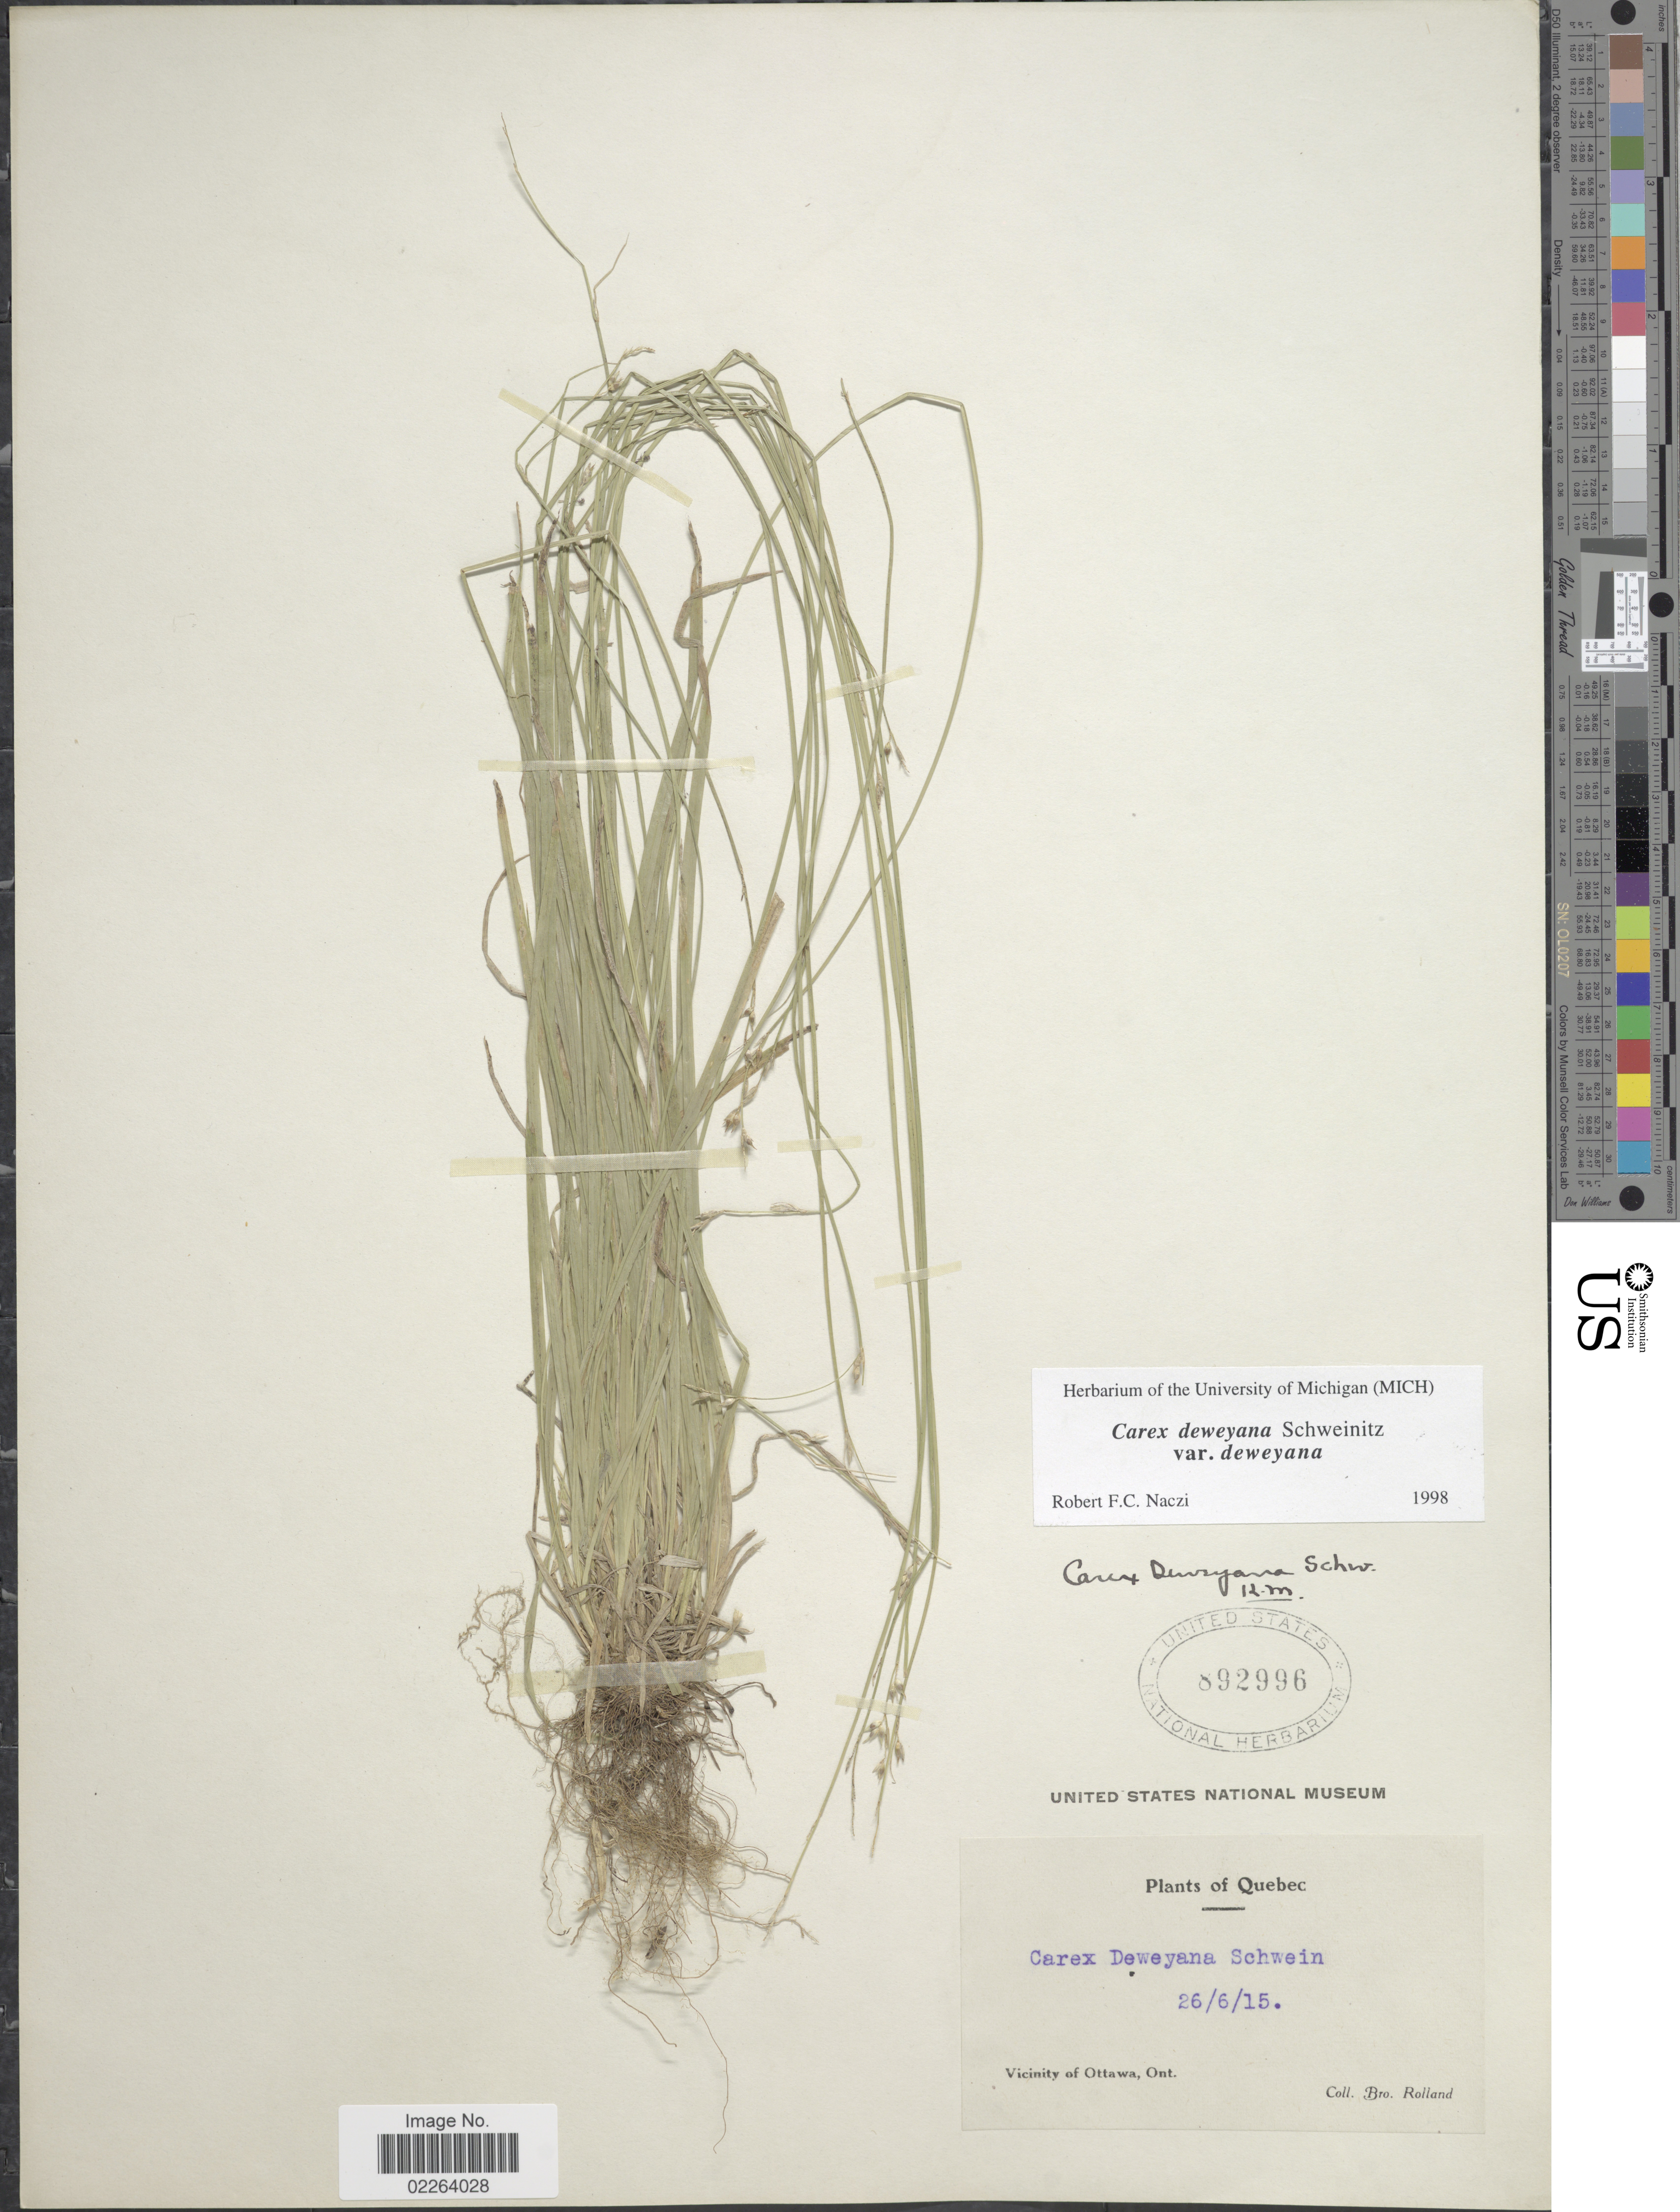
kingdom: Plantae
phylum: Tracheophyta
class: Liliopsida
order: Poales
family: Cyperaceae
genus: Carex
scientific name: Carex deweyana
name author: Schwein.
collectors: B. Rolland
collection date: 1915-06-26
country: Canada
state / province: Ontario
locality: Vicinity of Ottawa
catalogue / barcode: US 892996